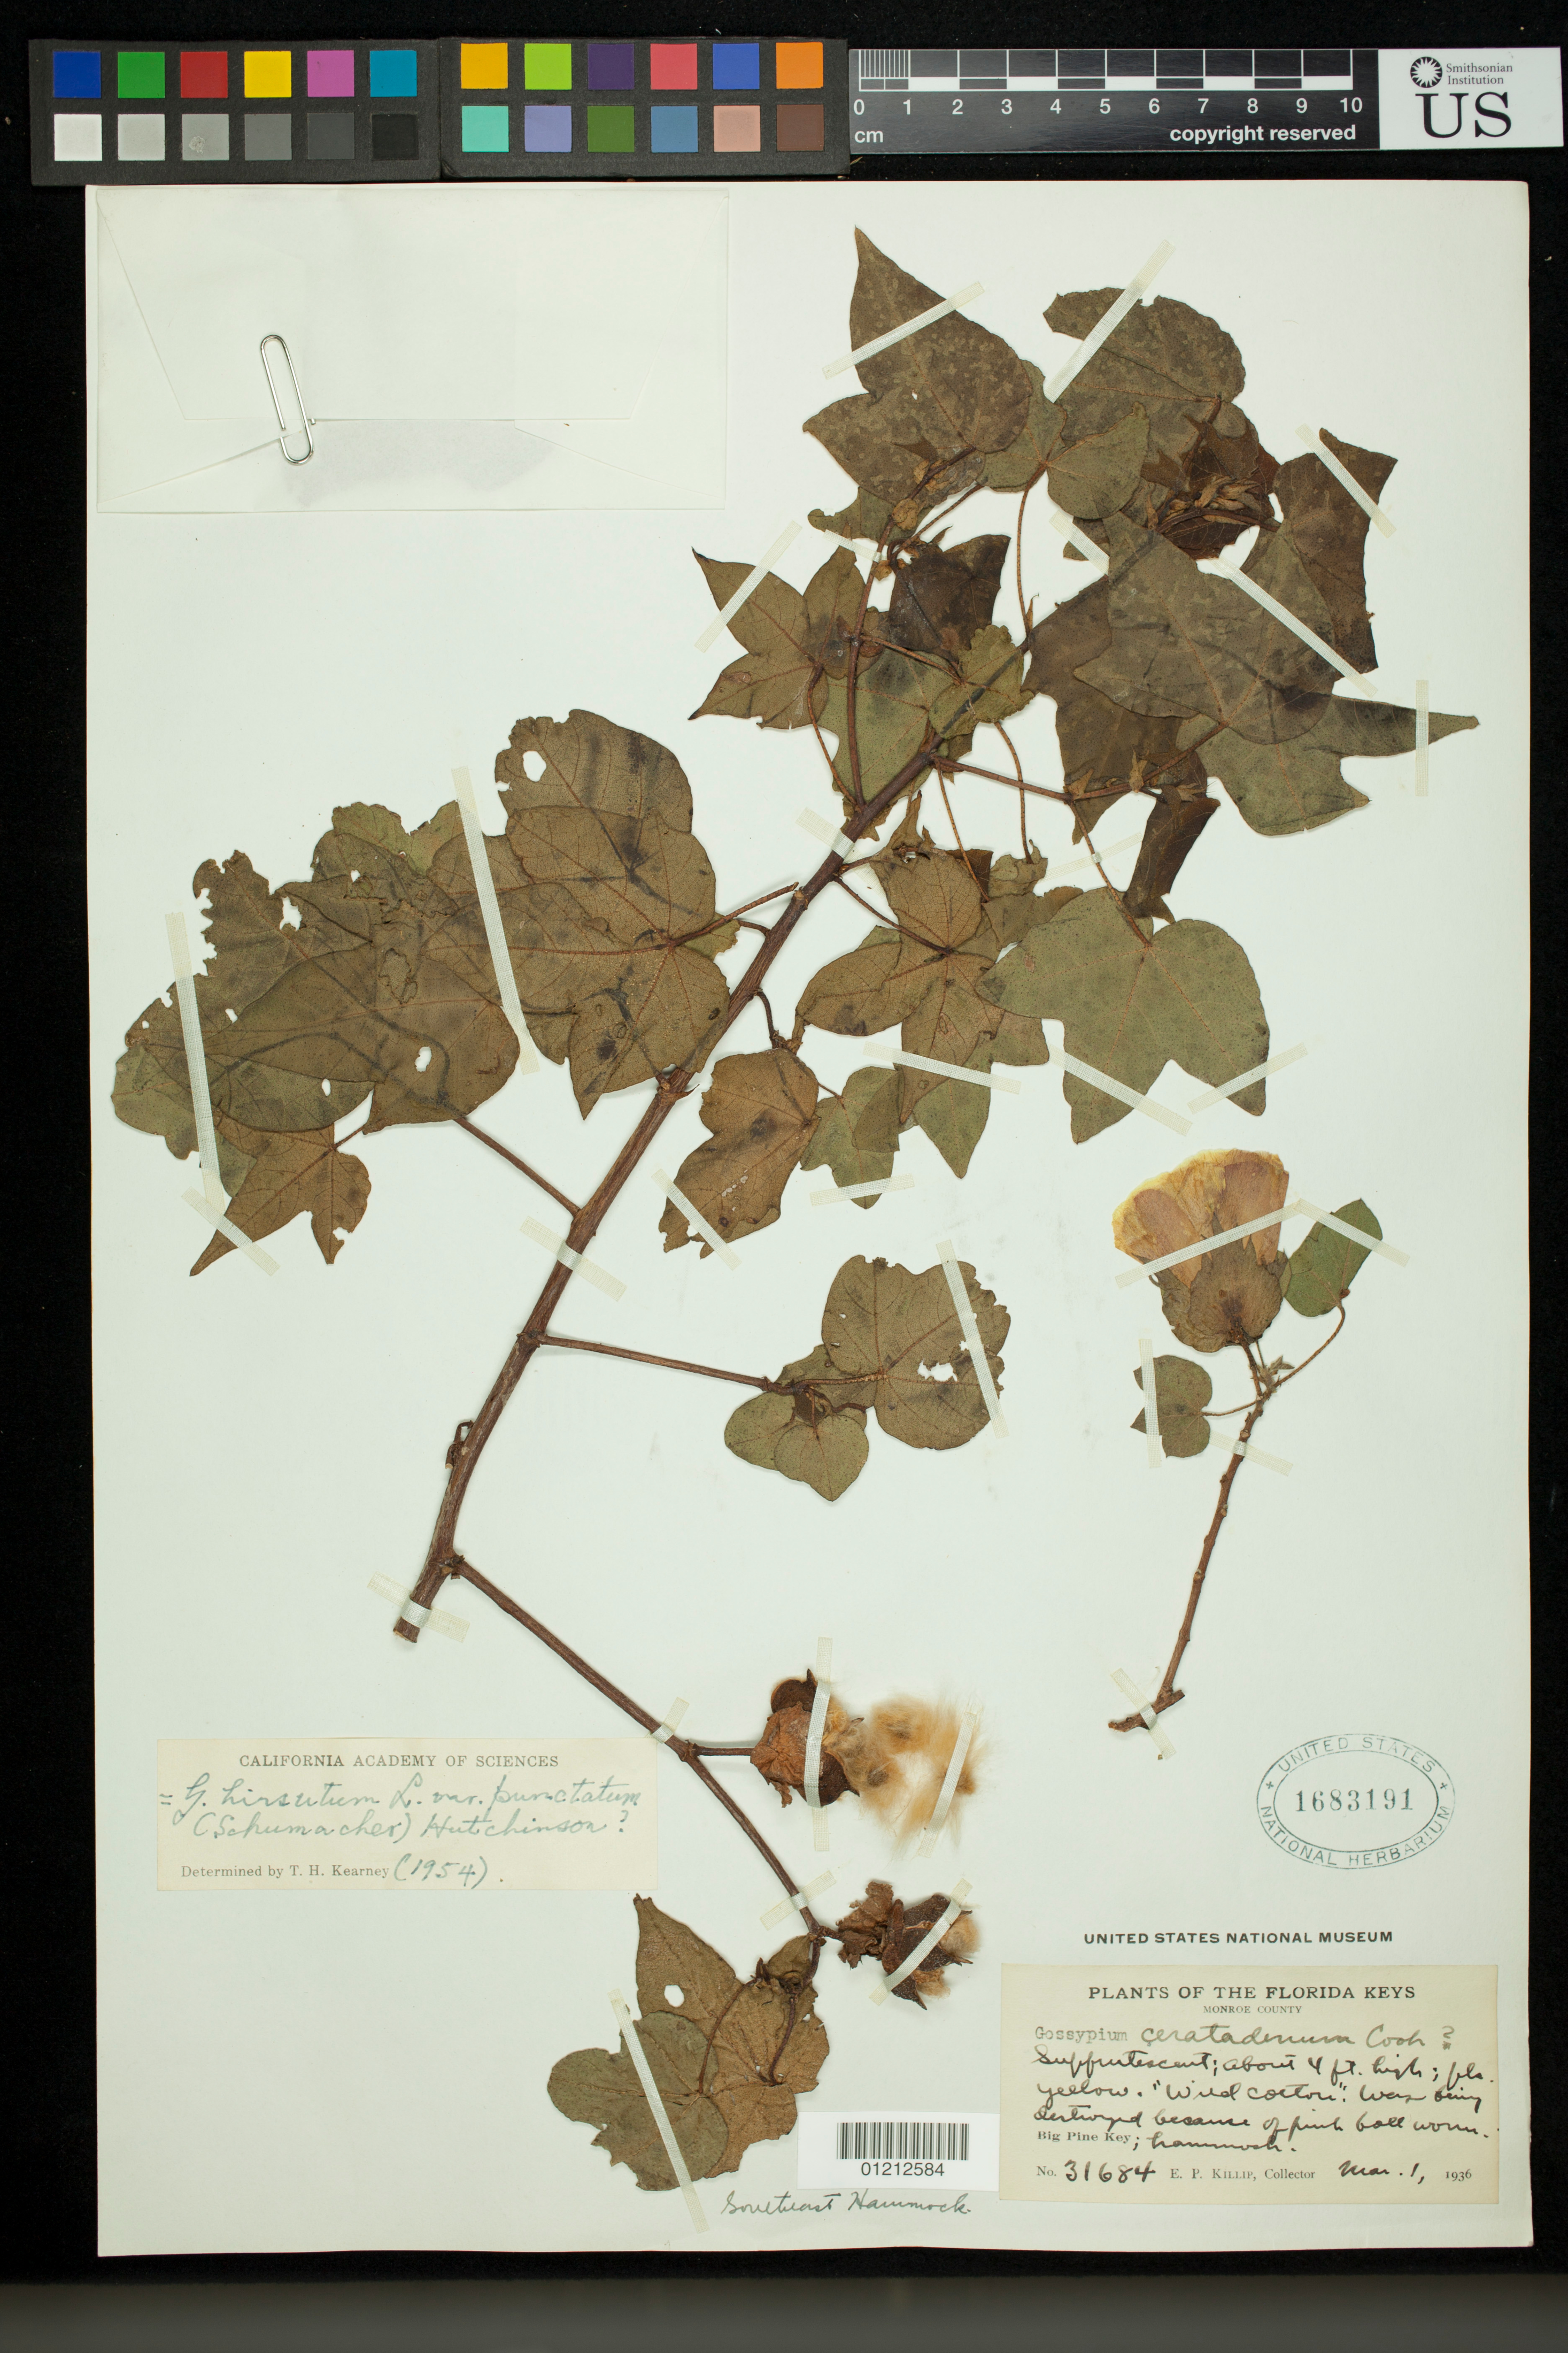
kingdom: Plantae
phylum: Tracheophyta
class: Magnoliopsida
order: Malvales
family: Malvaceae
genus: Gossypium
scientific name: Gossypium hirsutum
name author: L.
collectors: E. P. Killip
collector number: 31684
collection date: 1936-03-01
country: United States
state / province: Florida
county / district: Monroe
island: Big Pine Key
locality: hammock.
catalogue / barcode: US 1683191